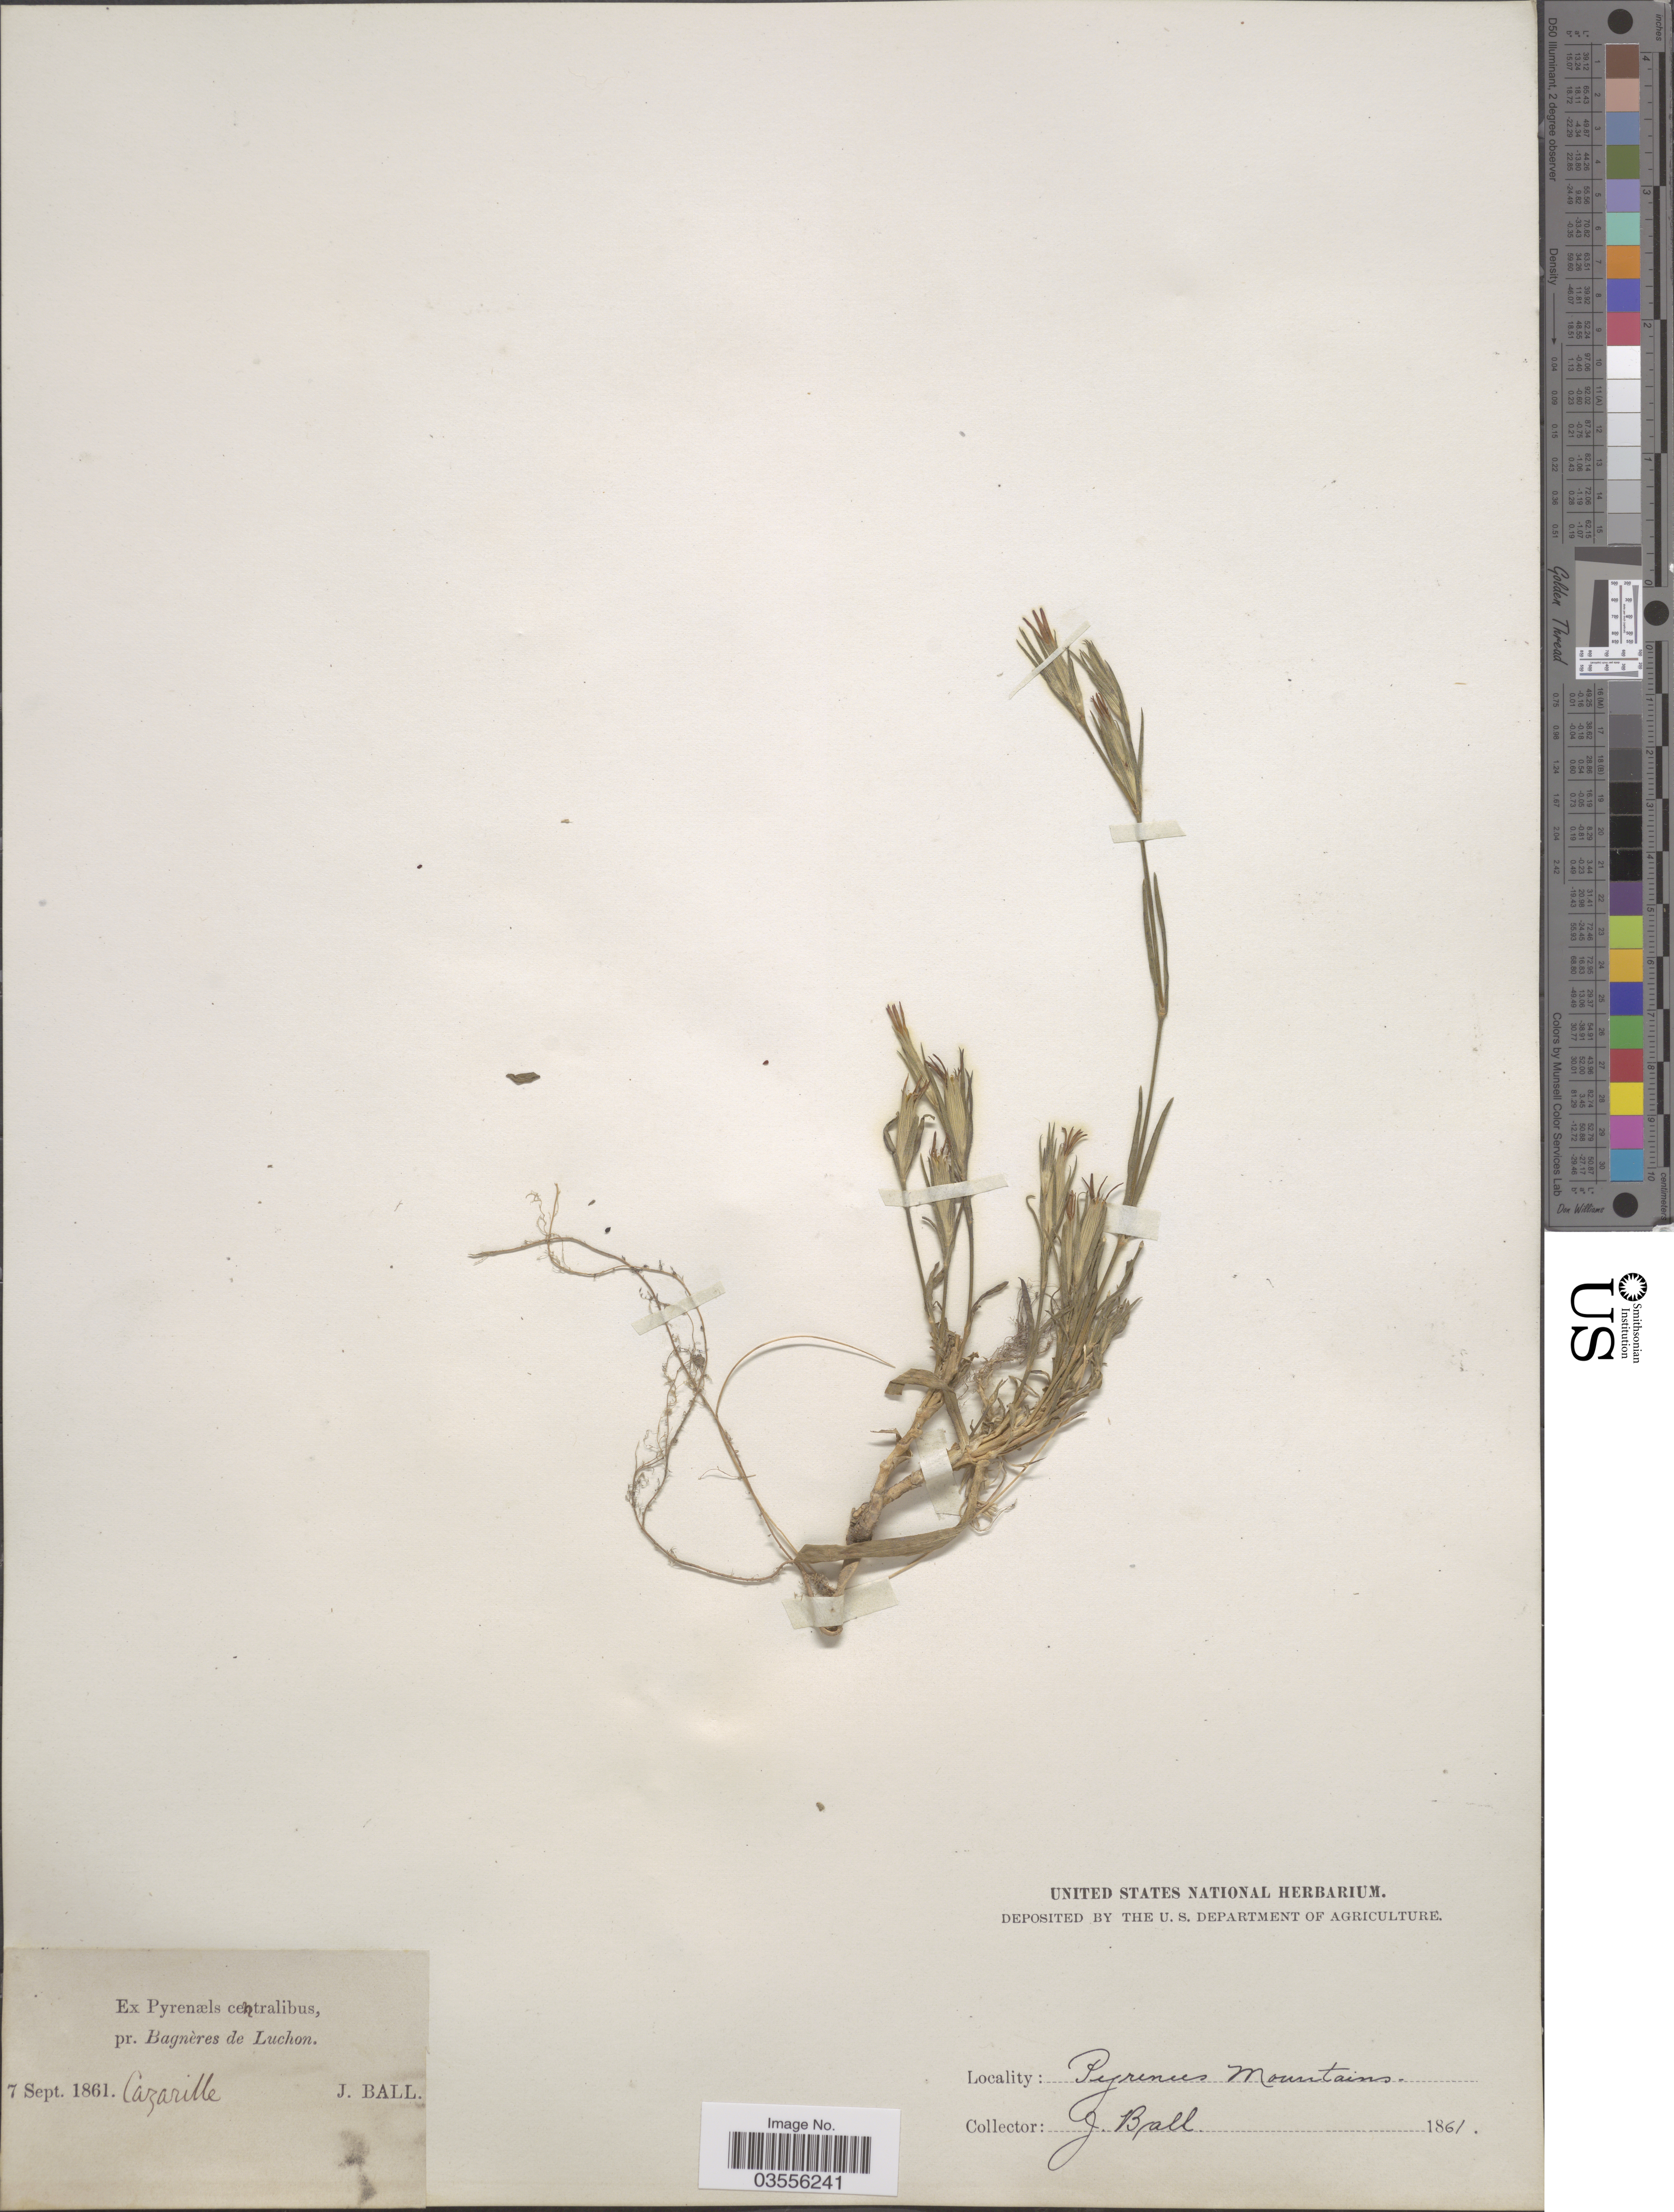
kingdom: Plantae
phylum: Tracheophyta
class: Magnoliopsida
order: Caryophyllales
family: Caryophyllaceae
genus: Dianthus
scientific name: Dianthus arenarius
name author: L.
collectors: J. Ball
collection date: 1861-09-07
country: France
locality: Pyrenees Mountains. Ex Pyrenæls centralibus, pr. Bagnères de Luchon. Cazarille.